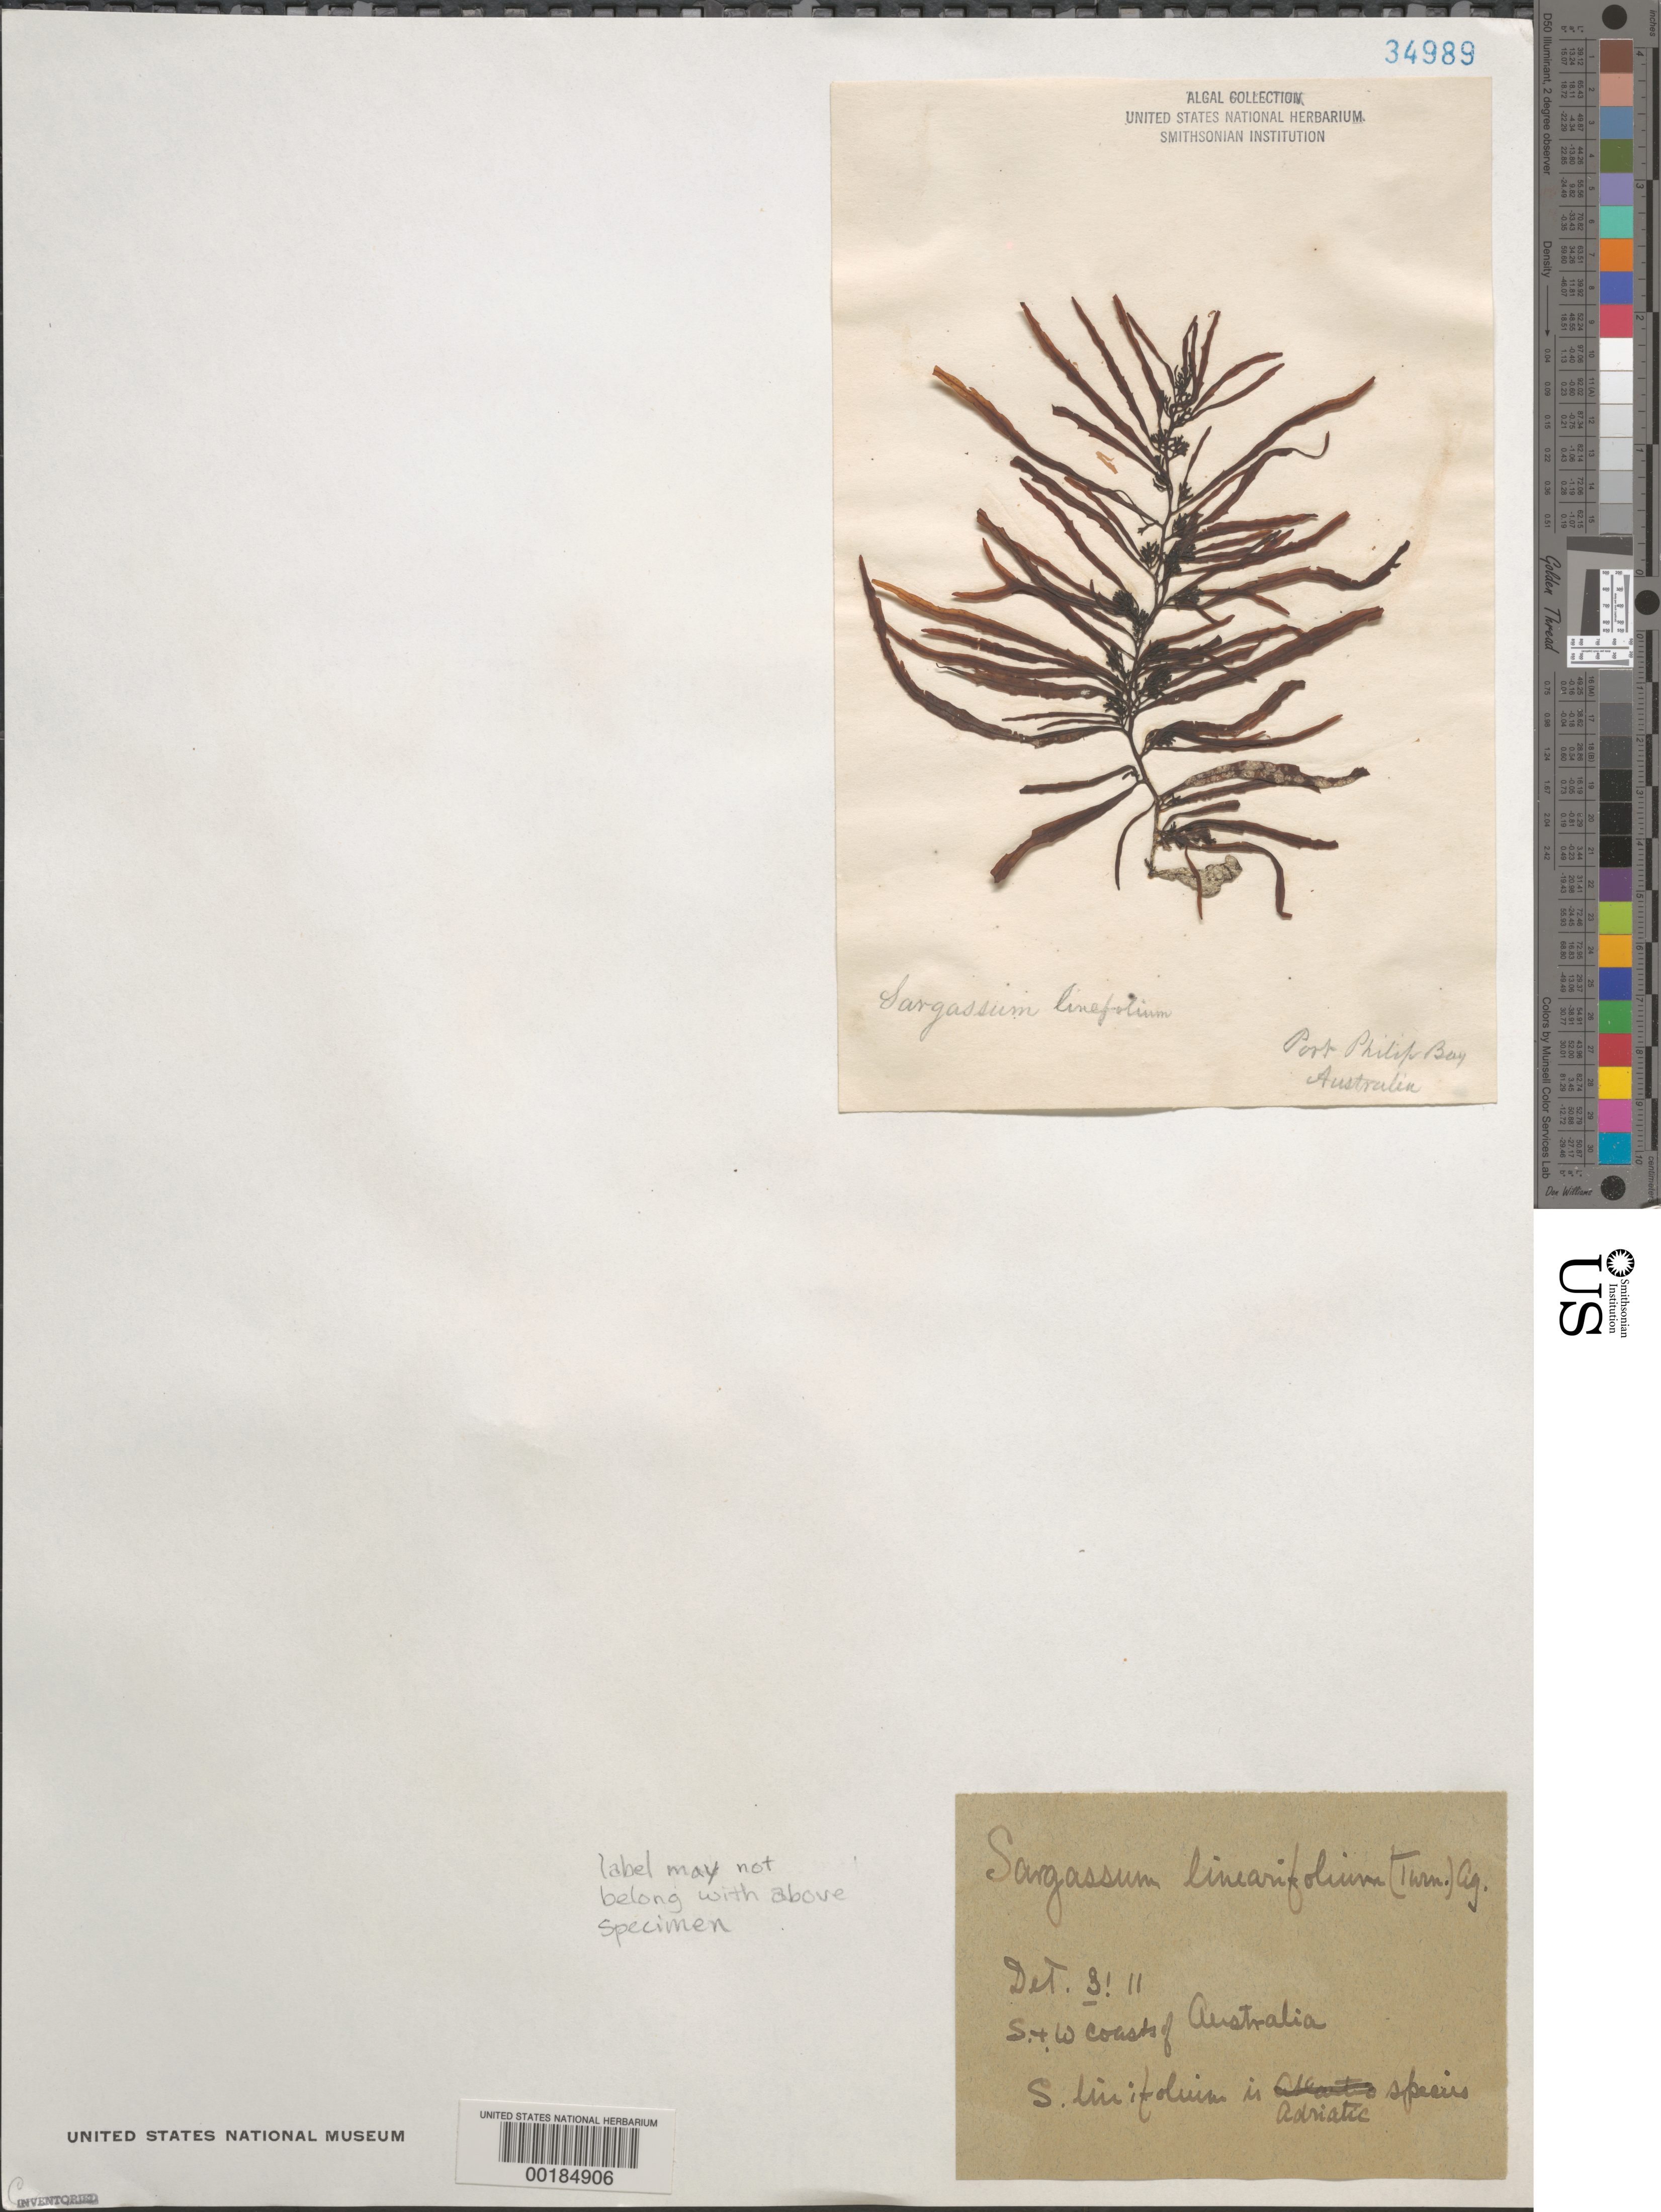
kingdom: Chromista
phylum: Ochrophyta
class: Phaeophyceae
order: Fucales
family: Sargassaceae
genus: Sargassum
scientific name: Sargassum acinarium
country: Australia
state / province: Victoria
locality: Port Phillip Bay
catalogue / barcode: US 34989